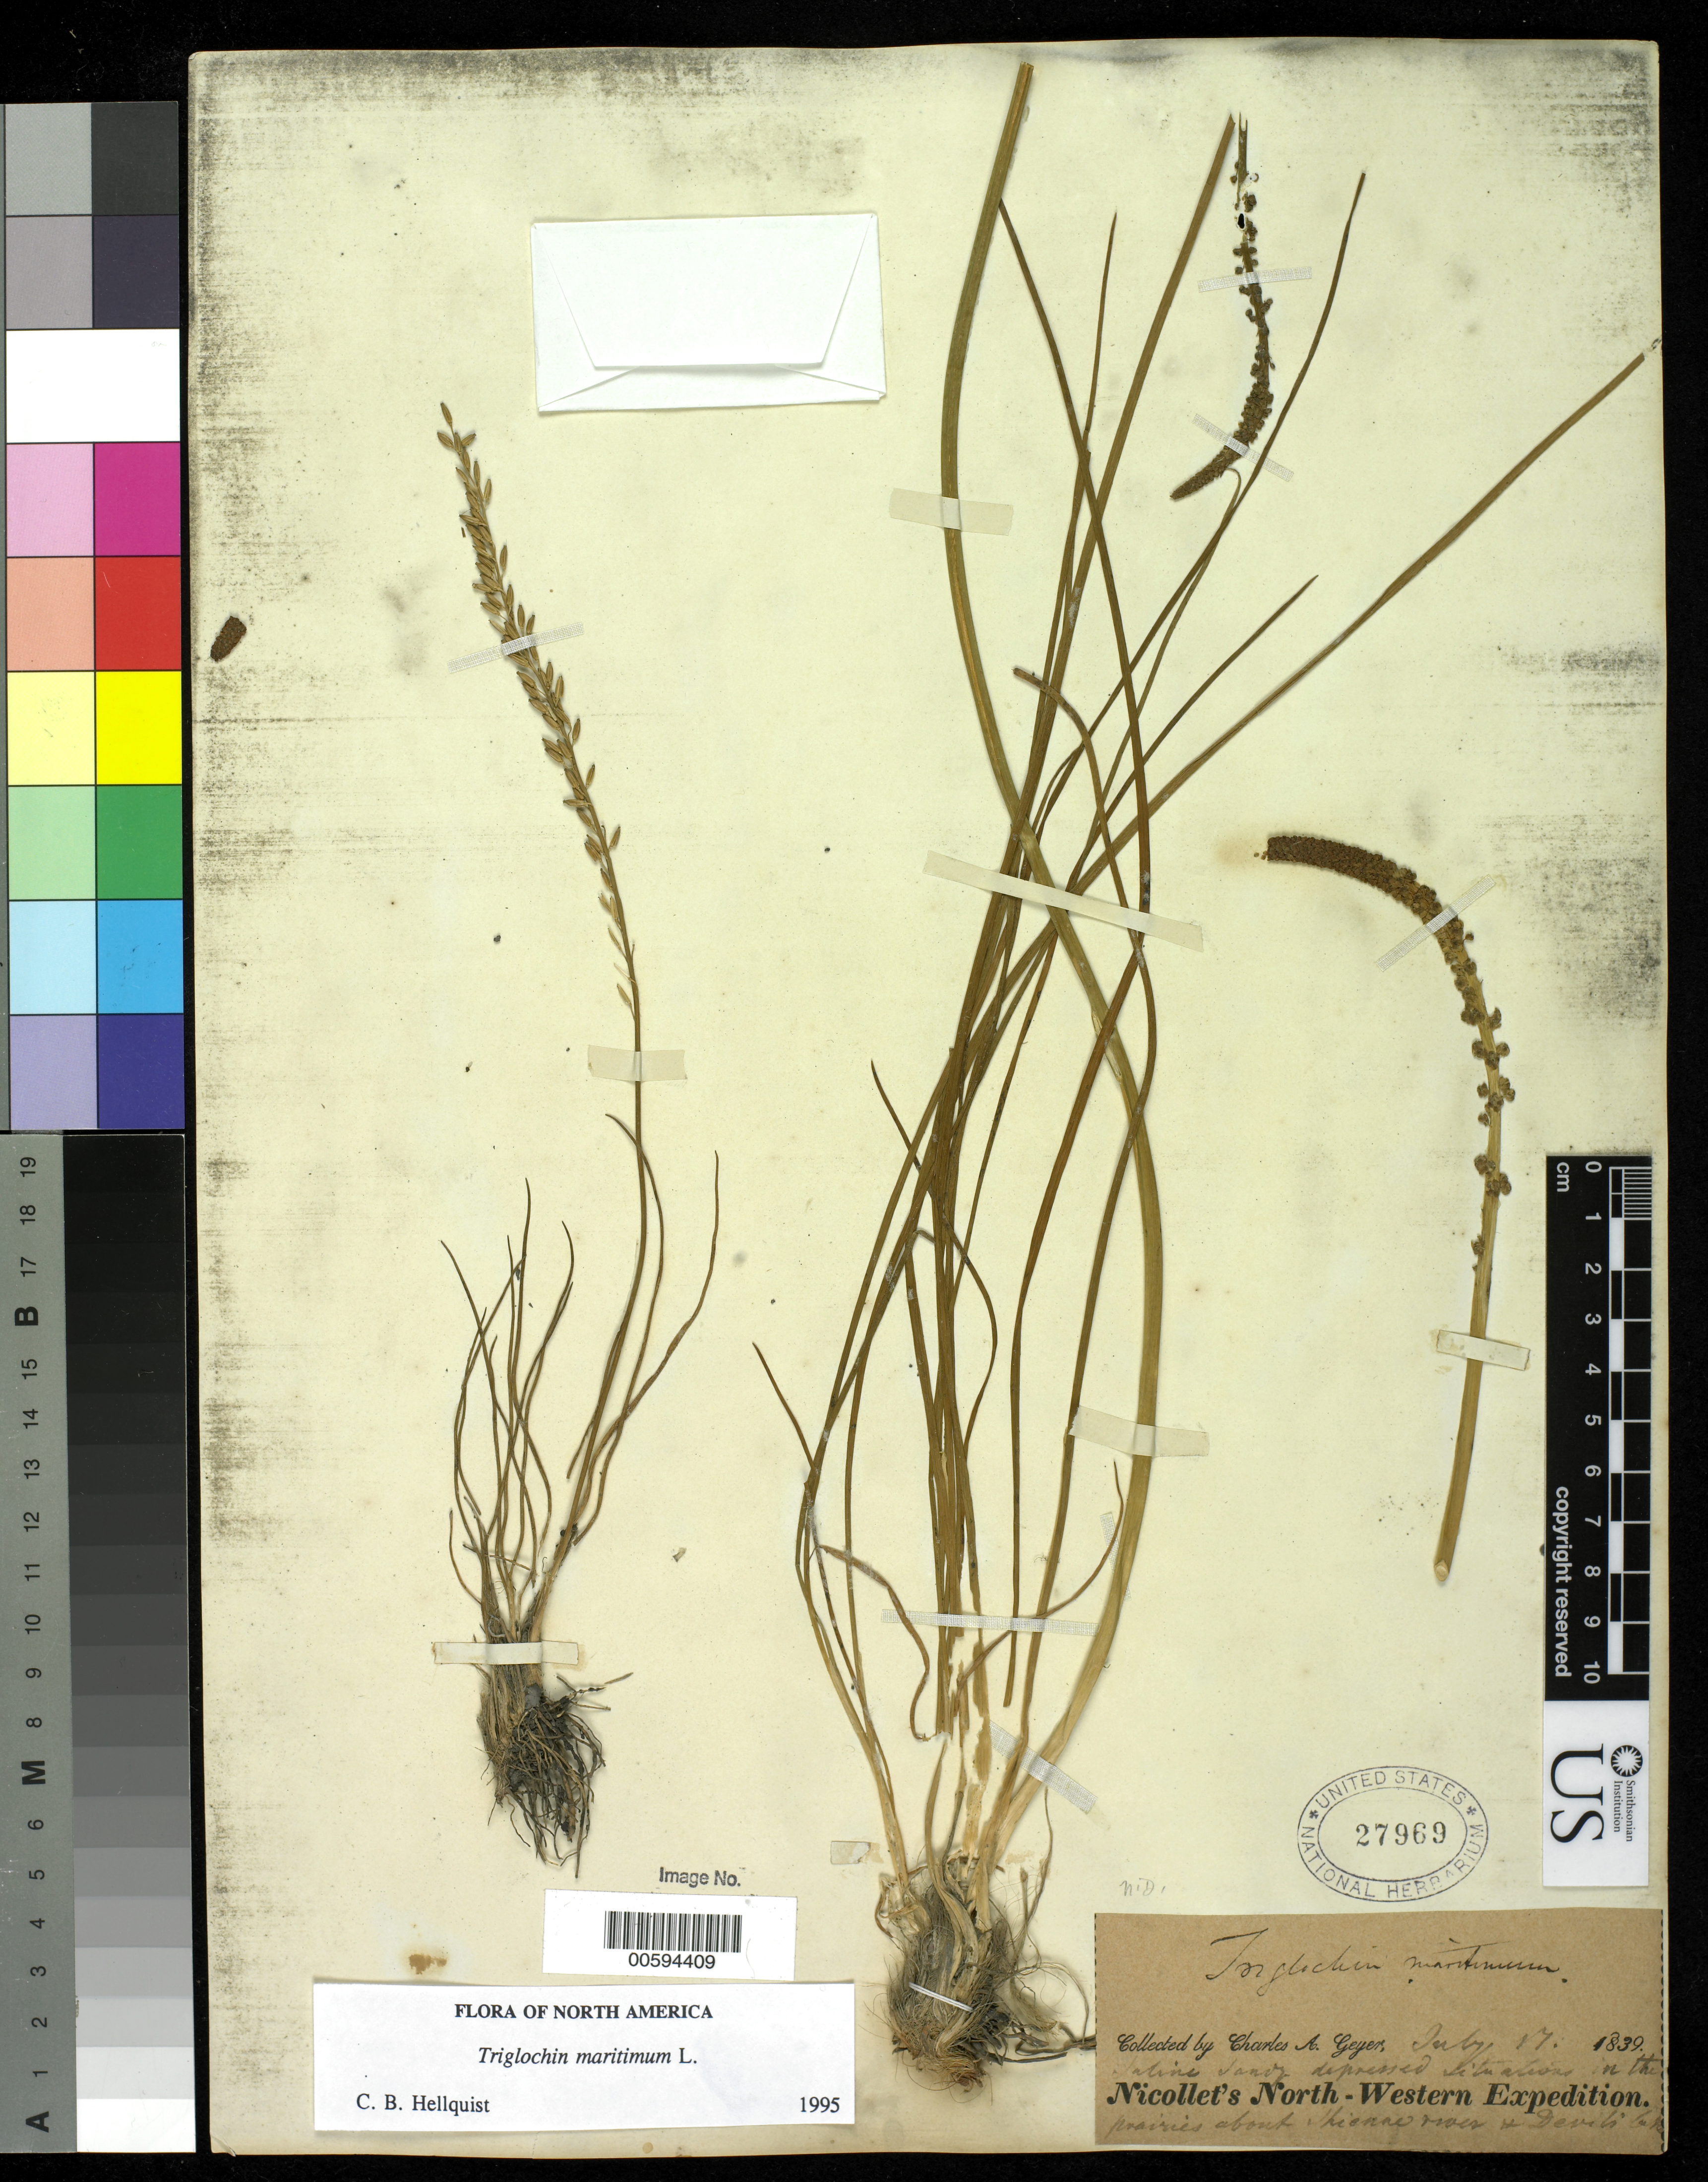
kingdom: Plantae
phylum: Tracheophyta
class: Liliopsida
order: Alismatales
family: Juncaginaceae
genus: Triglochin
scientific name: Triglochin maritima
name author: L.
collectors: C. A. Geyer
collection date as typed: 17 Jul 1839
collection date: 1839-07-17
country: United States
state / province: North Dakota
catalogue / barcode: US 27969